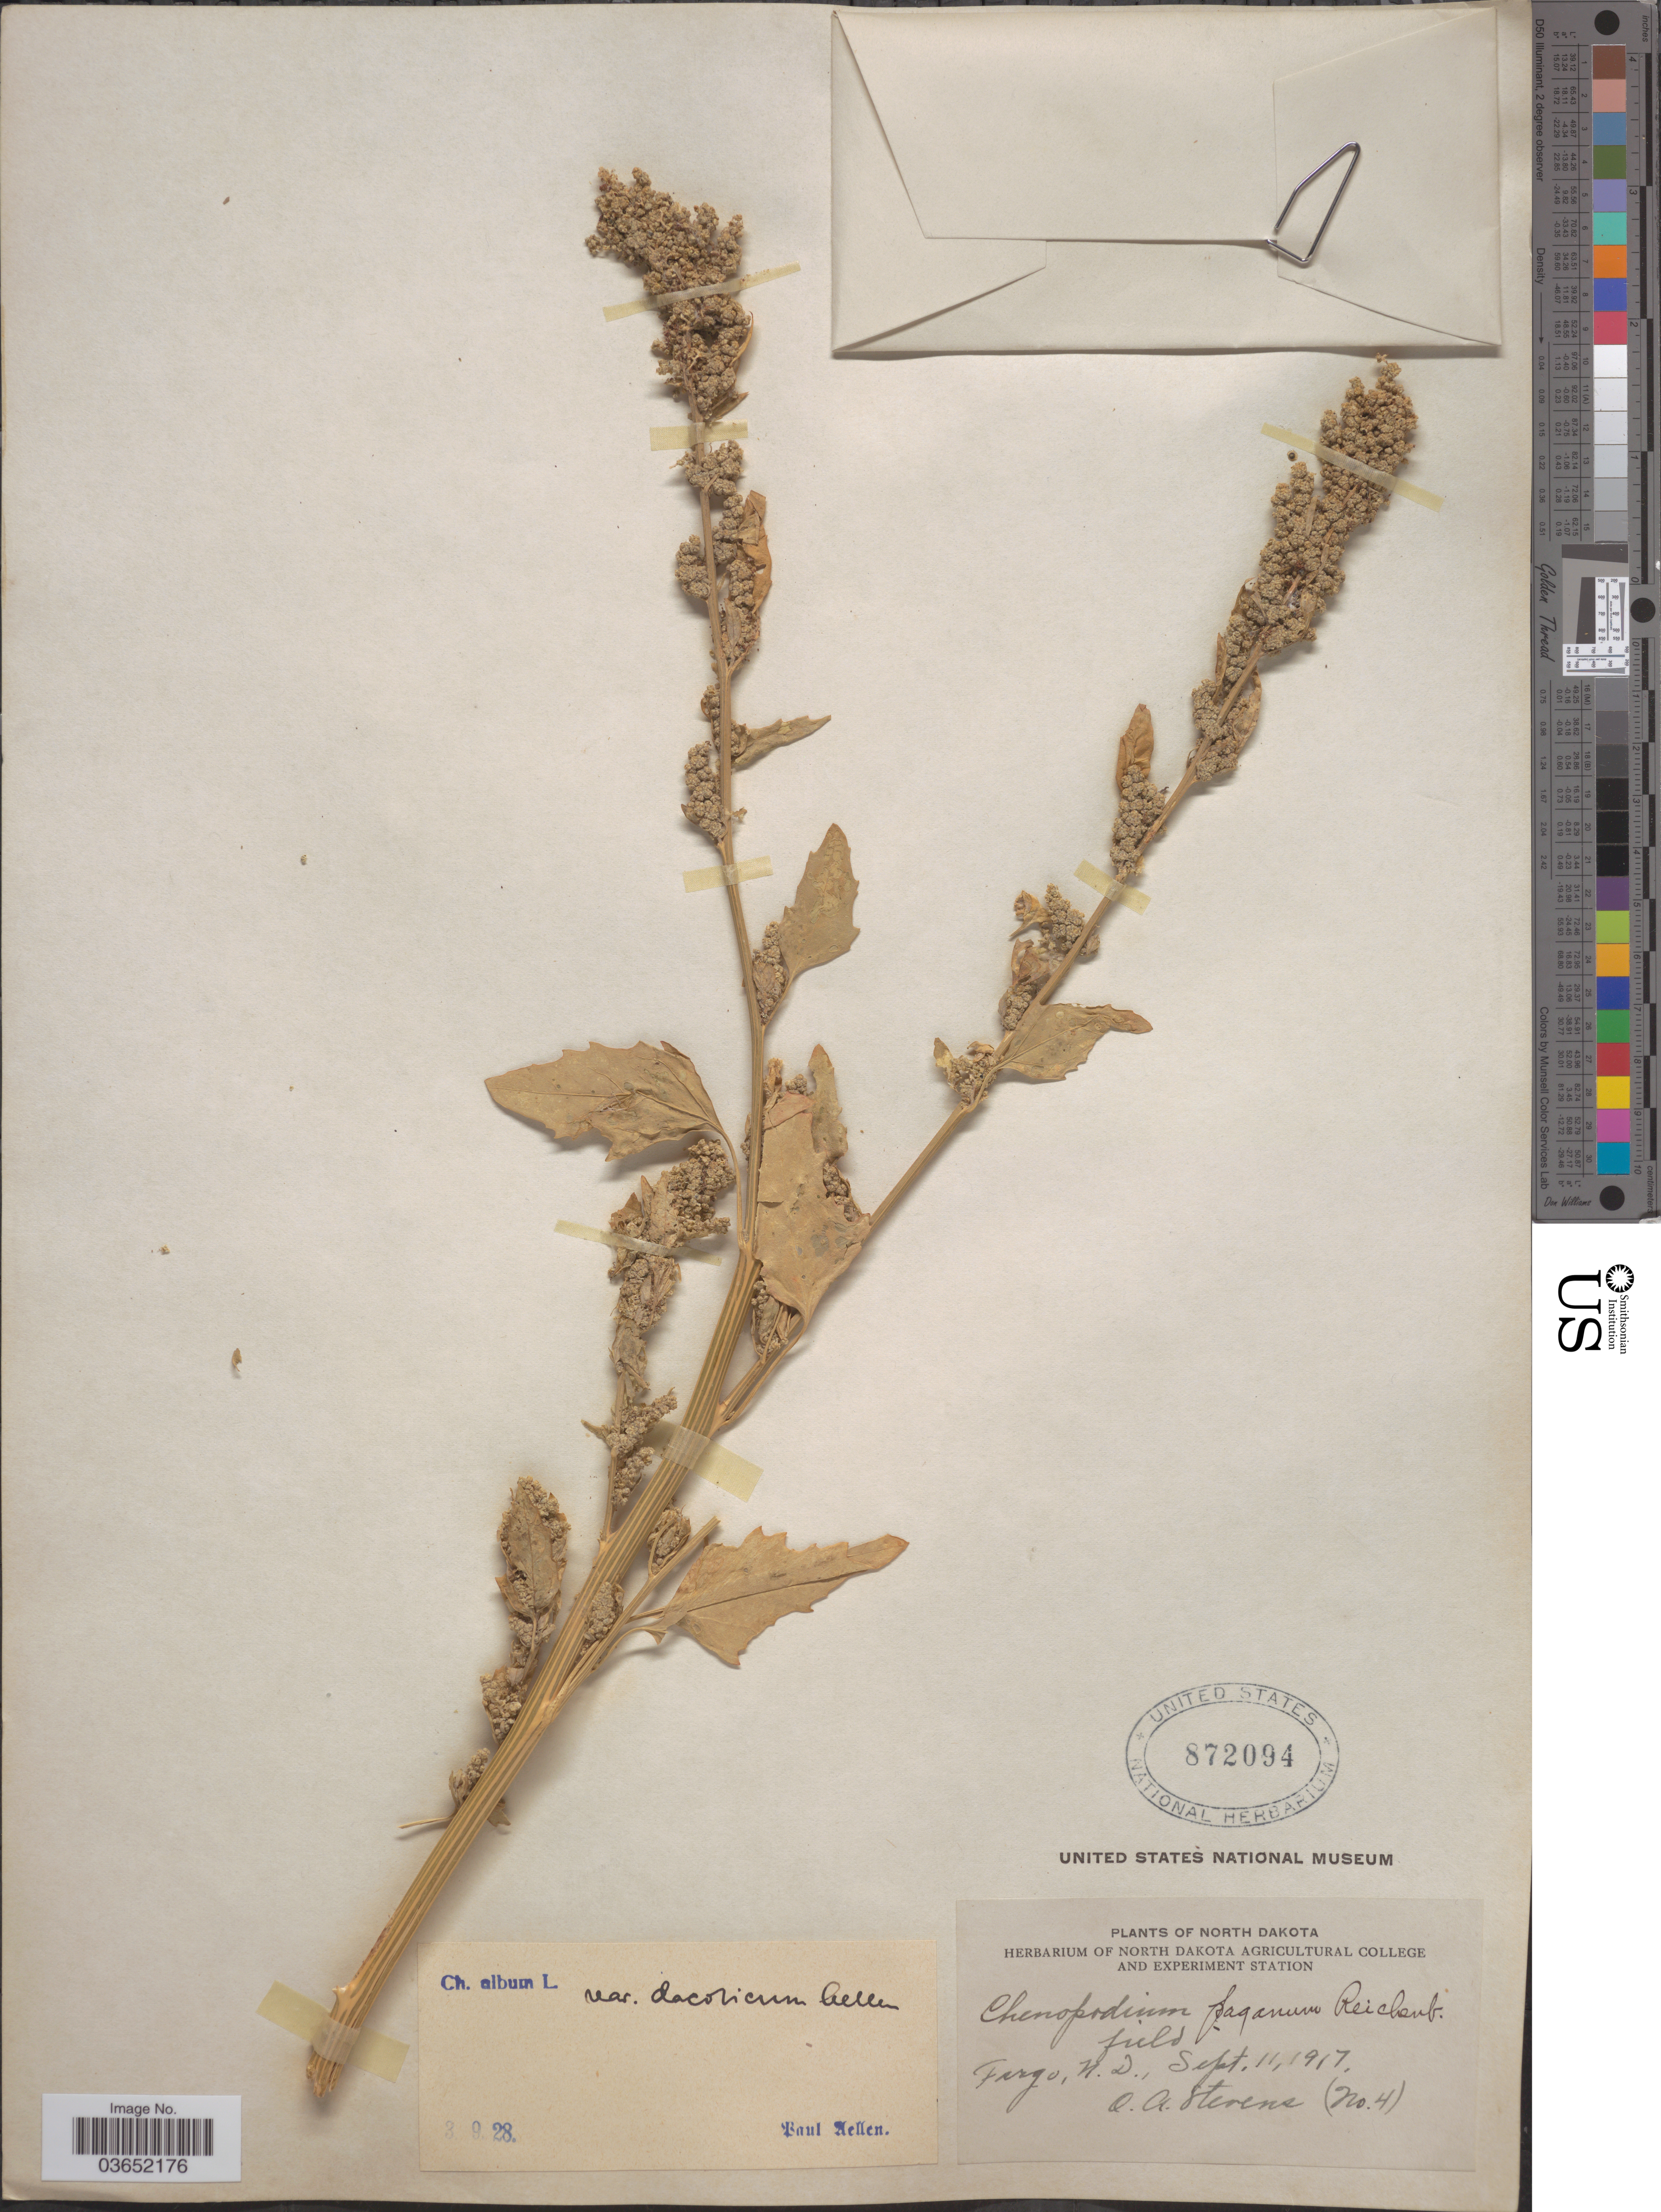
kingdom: Plantae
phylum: Tracheophyta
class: Magnoliopsida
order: Caryophyllales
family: Amaranthaceae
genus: Chenopodium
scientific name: Chenopodium album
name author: L.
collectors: O. A. Stevens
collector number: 4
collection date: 1917-09-11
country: United States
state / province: North Dakota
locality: Fargo.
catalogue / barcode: US 872094